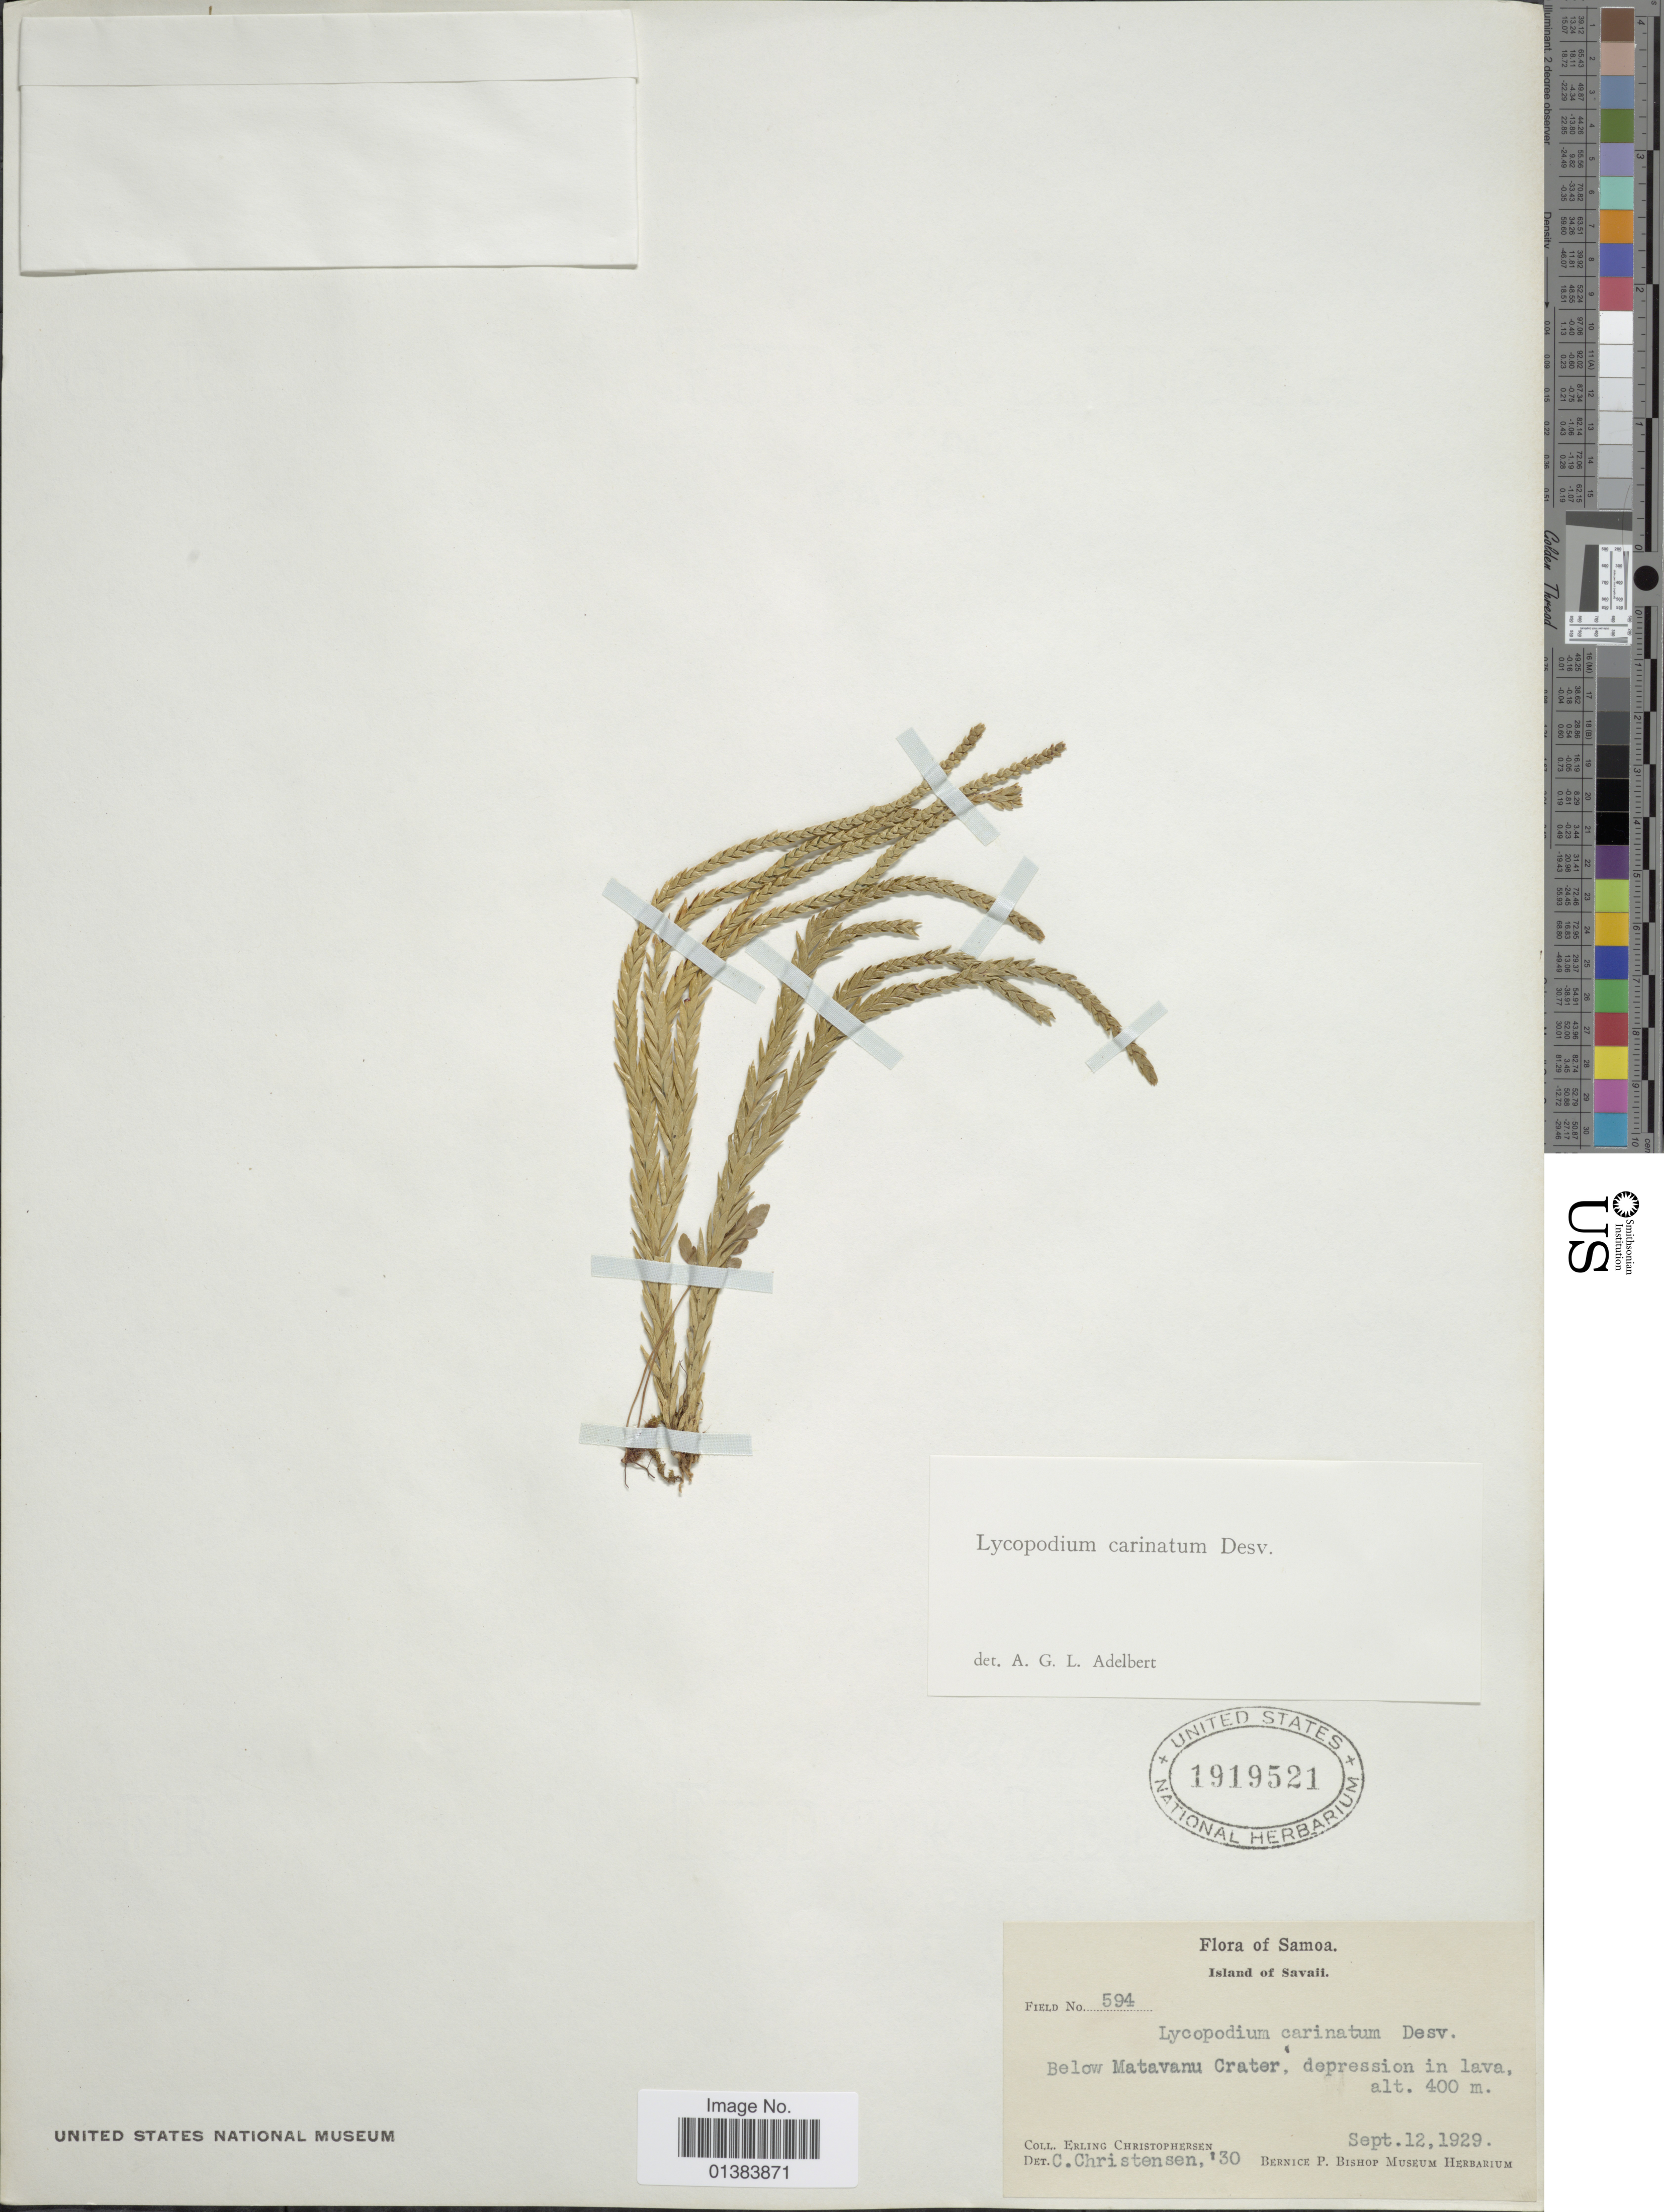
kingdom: Plantae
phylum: Tracheophyta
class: Lycopodiopsida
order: Lycopodiales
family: Lycopodiaceae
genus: Phlegmariurus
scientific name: Phlegmariurus carinatus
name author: (Desv.) Ching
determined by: Field, A. R.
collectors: E. Christophersen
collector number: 594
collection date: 1929-09-12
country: Samoa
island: Savai'i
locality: Island of Savaii. Below Matavanu Crater, depression in lava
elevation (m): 400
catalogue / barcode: US 1919521